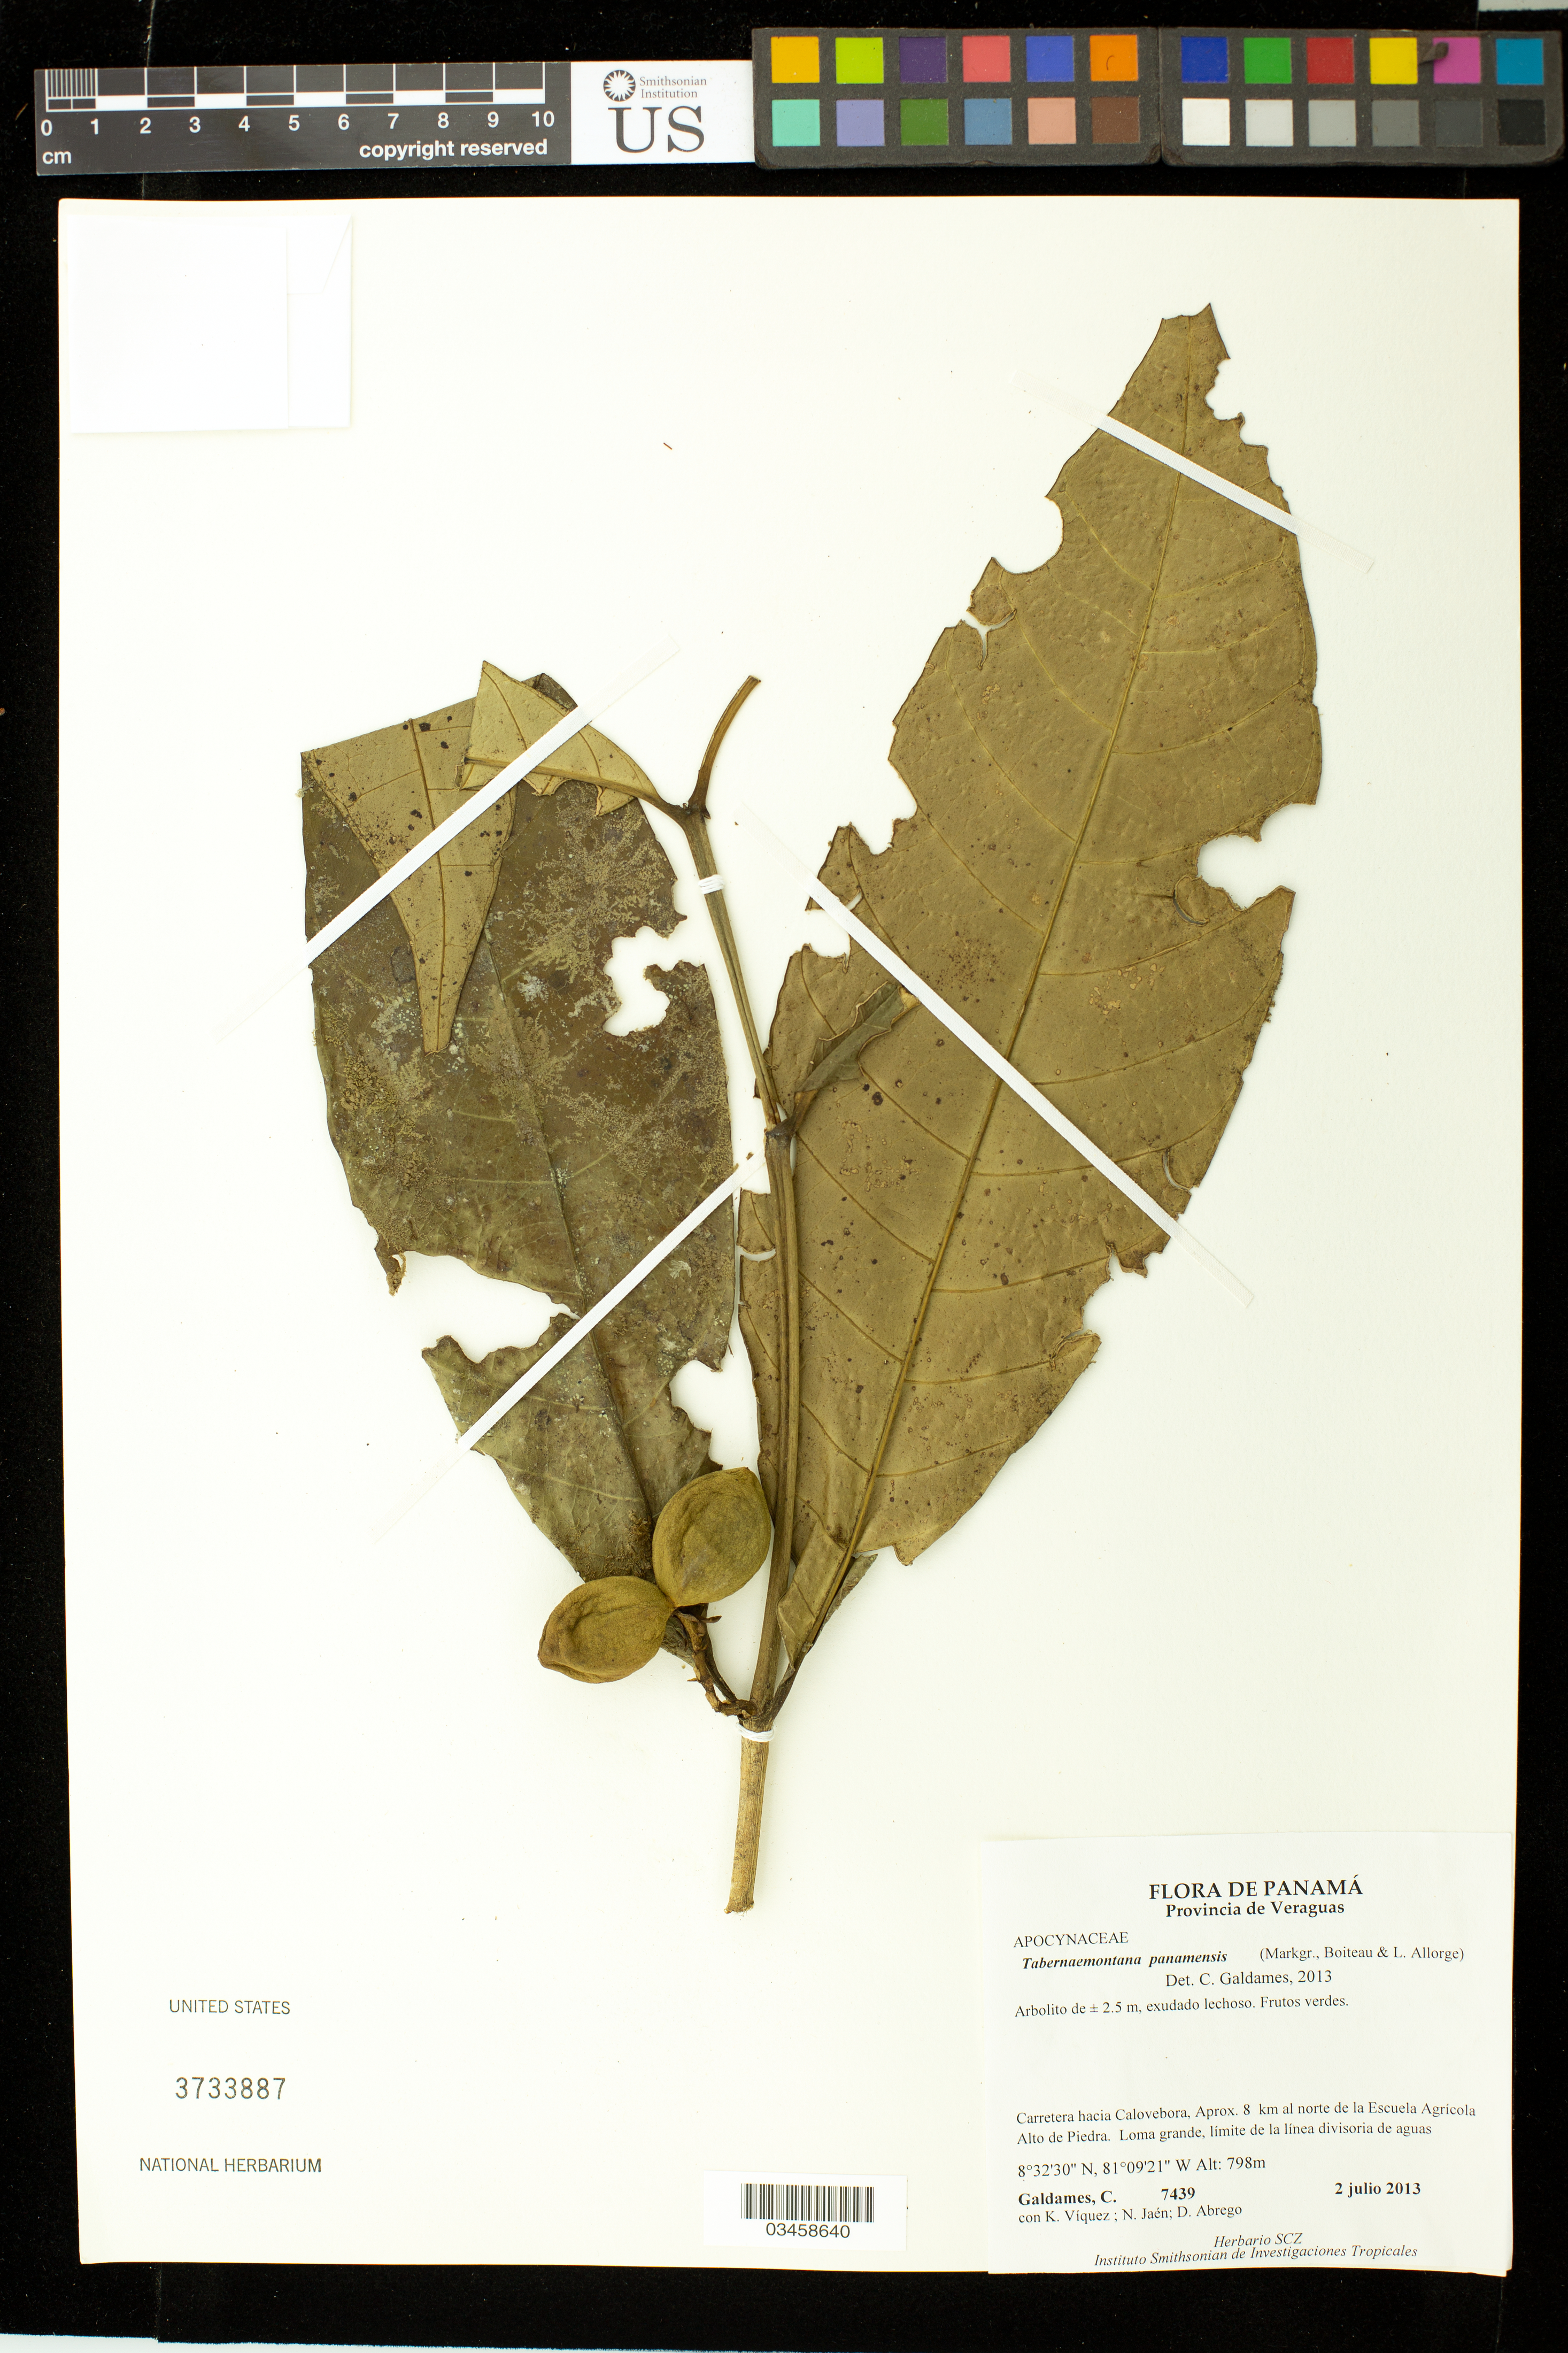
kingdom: Plantae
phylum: Tracheophyta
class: Magnoliopsida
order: Gentianales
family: Apocynaceae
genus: Tabernaemontana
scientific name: Tabernaemontana panamensis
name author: (Markgr. et al.) Leeuwenb.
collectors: C. Galdames, K. Viquez, N. Jaén & D. Abrego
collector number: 7439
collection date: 2013-07-02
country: Panama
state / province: Veraguas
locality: Carretera hacia Calovebora, aprox. 8 km al norte de la Escuela Agricola Alto de Piedra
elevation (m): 798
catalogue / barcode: US 3733887